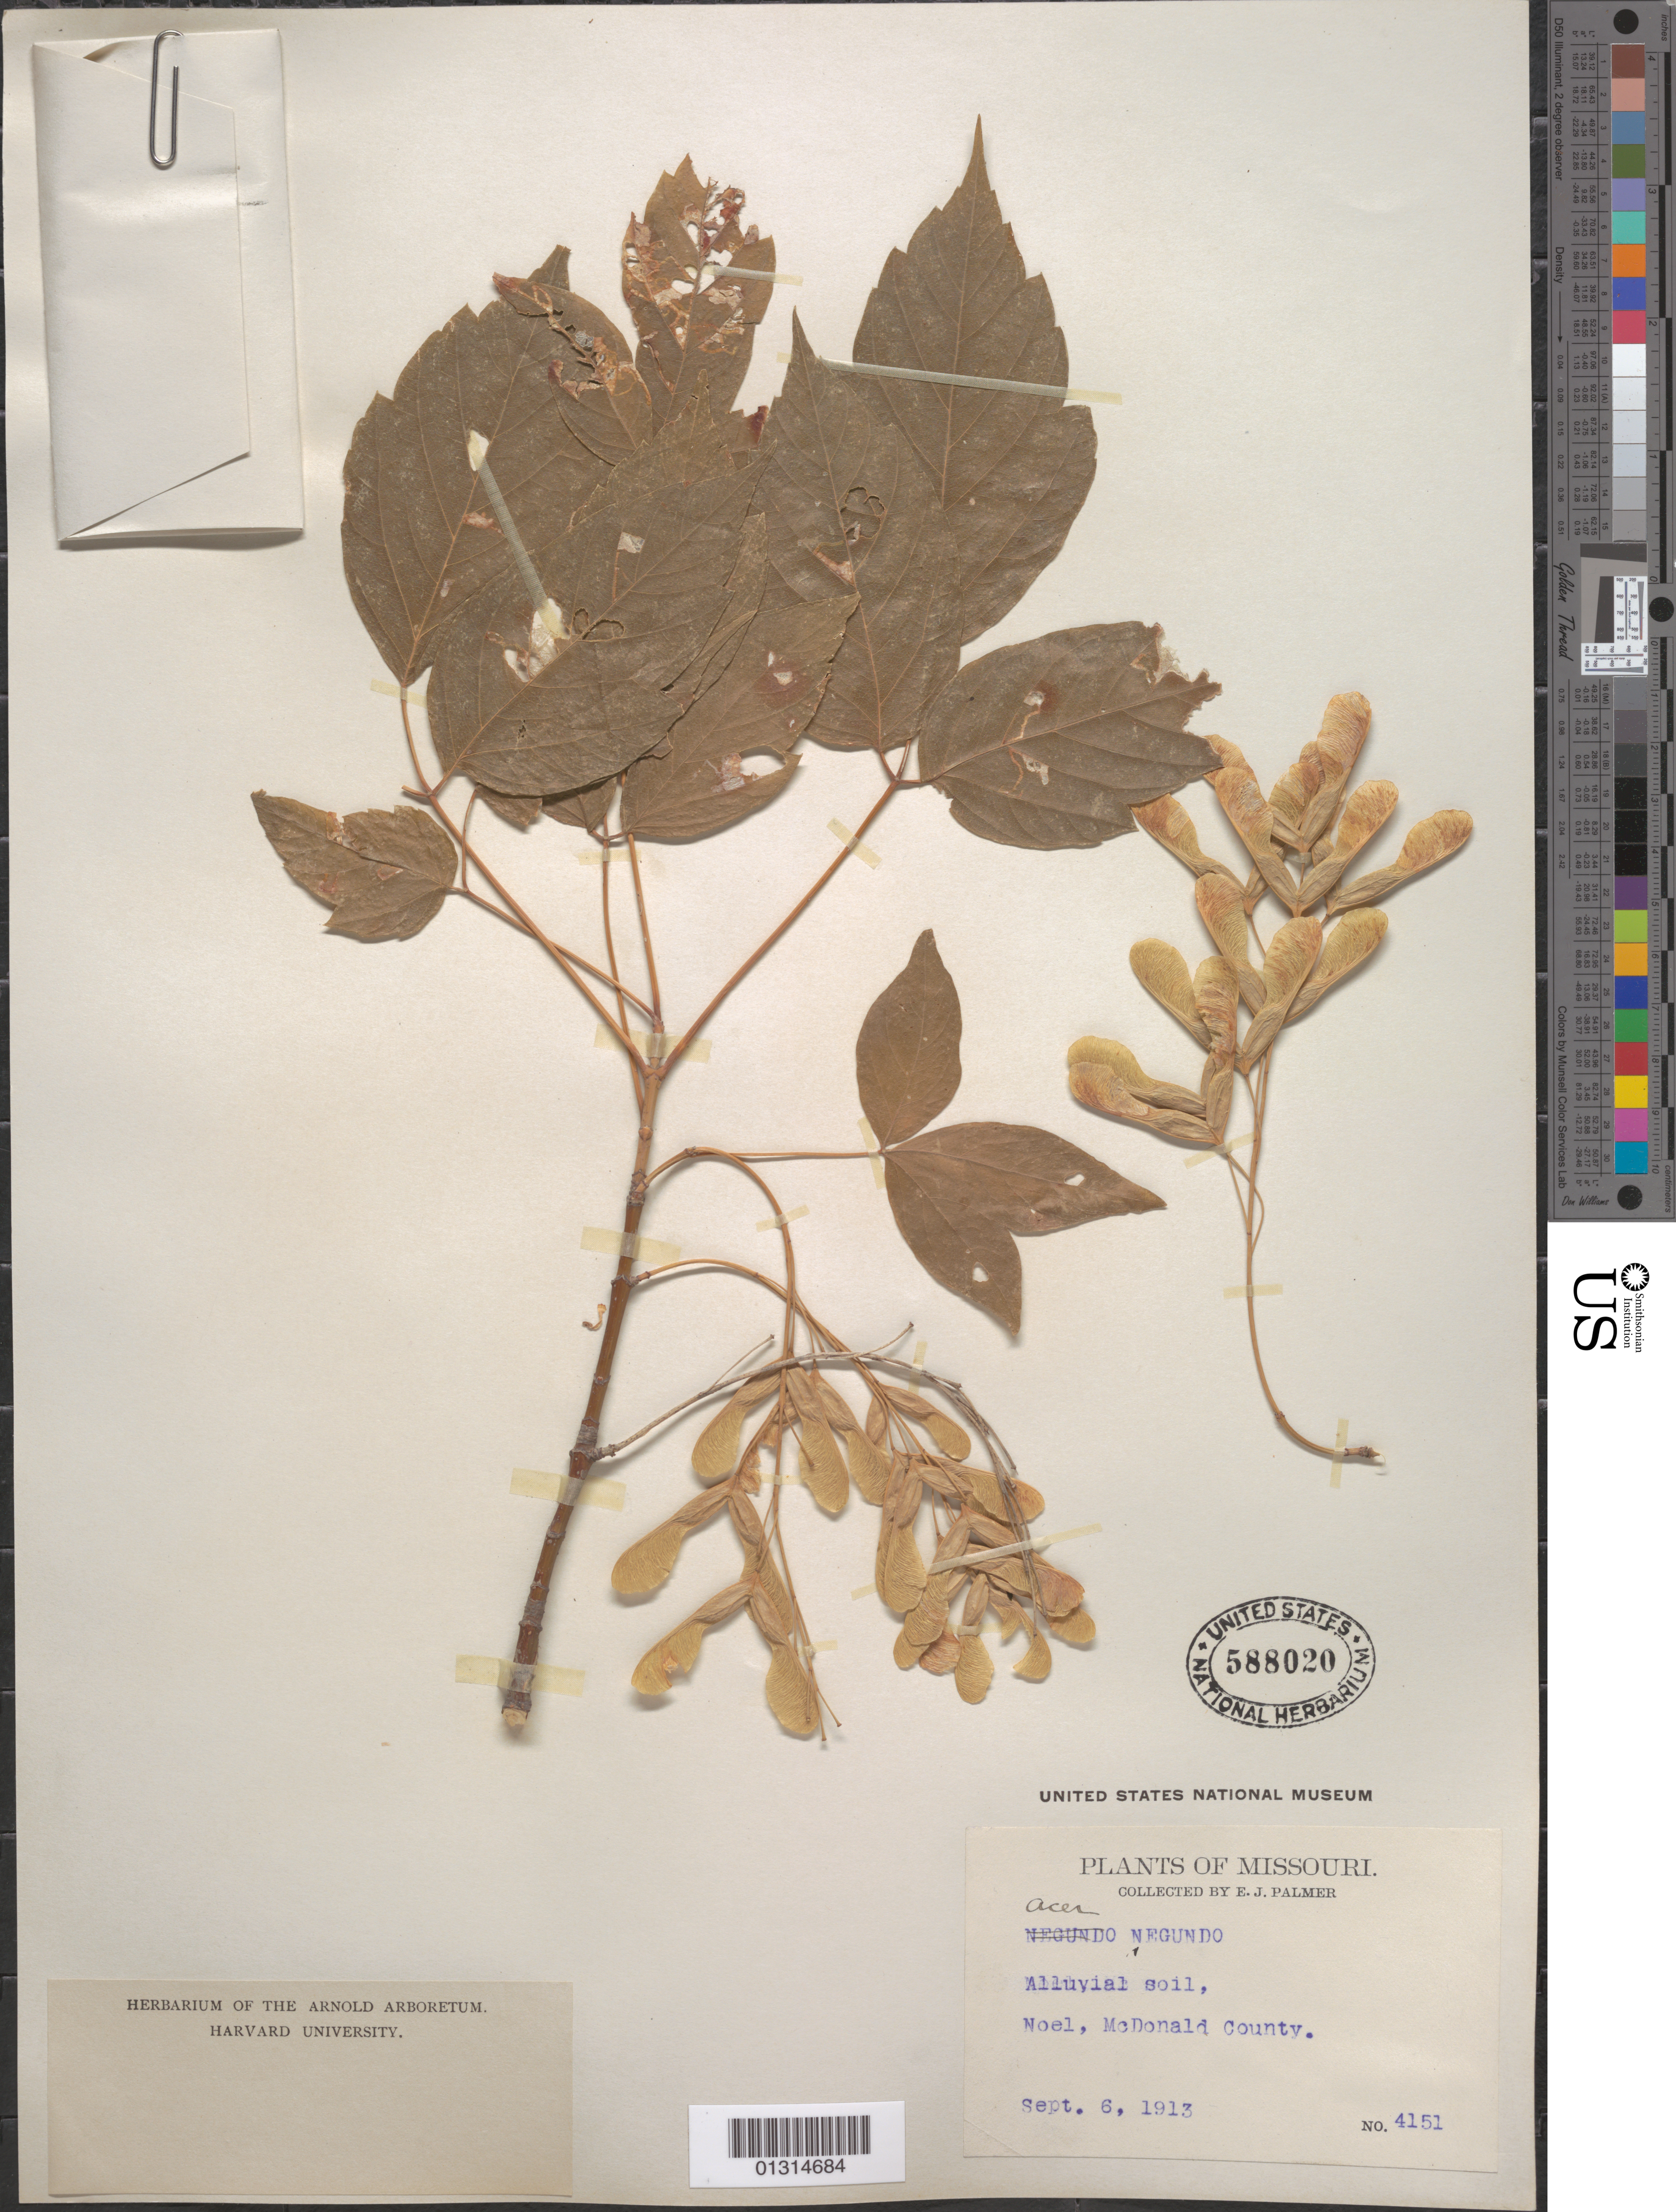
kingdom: Plantae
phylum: Tracheophyta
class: Magnoliopsida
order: Sapindales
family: Sapindaceae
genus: Acer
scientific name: Acer negundo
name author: L.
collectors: E. J. Palmer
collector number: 4151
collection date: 1913-09-06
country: United States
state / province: Missouri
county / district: McDonald County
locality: McDonald County, Noel.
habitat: Alluvial soil.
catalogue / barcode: US 588020